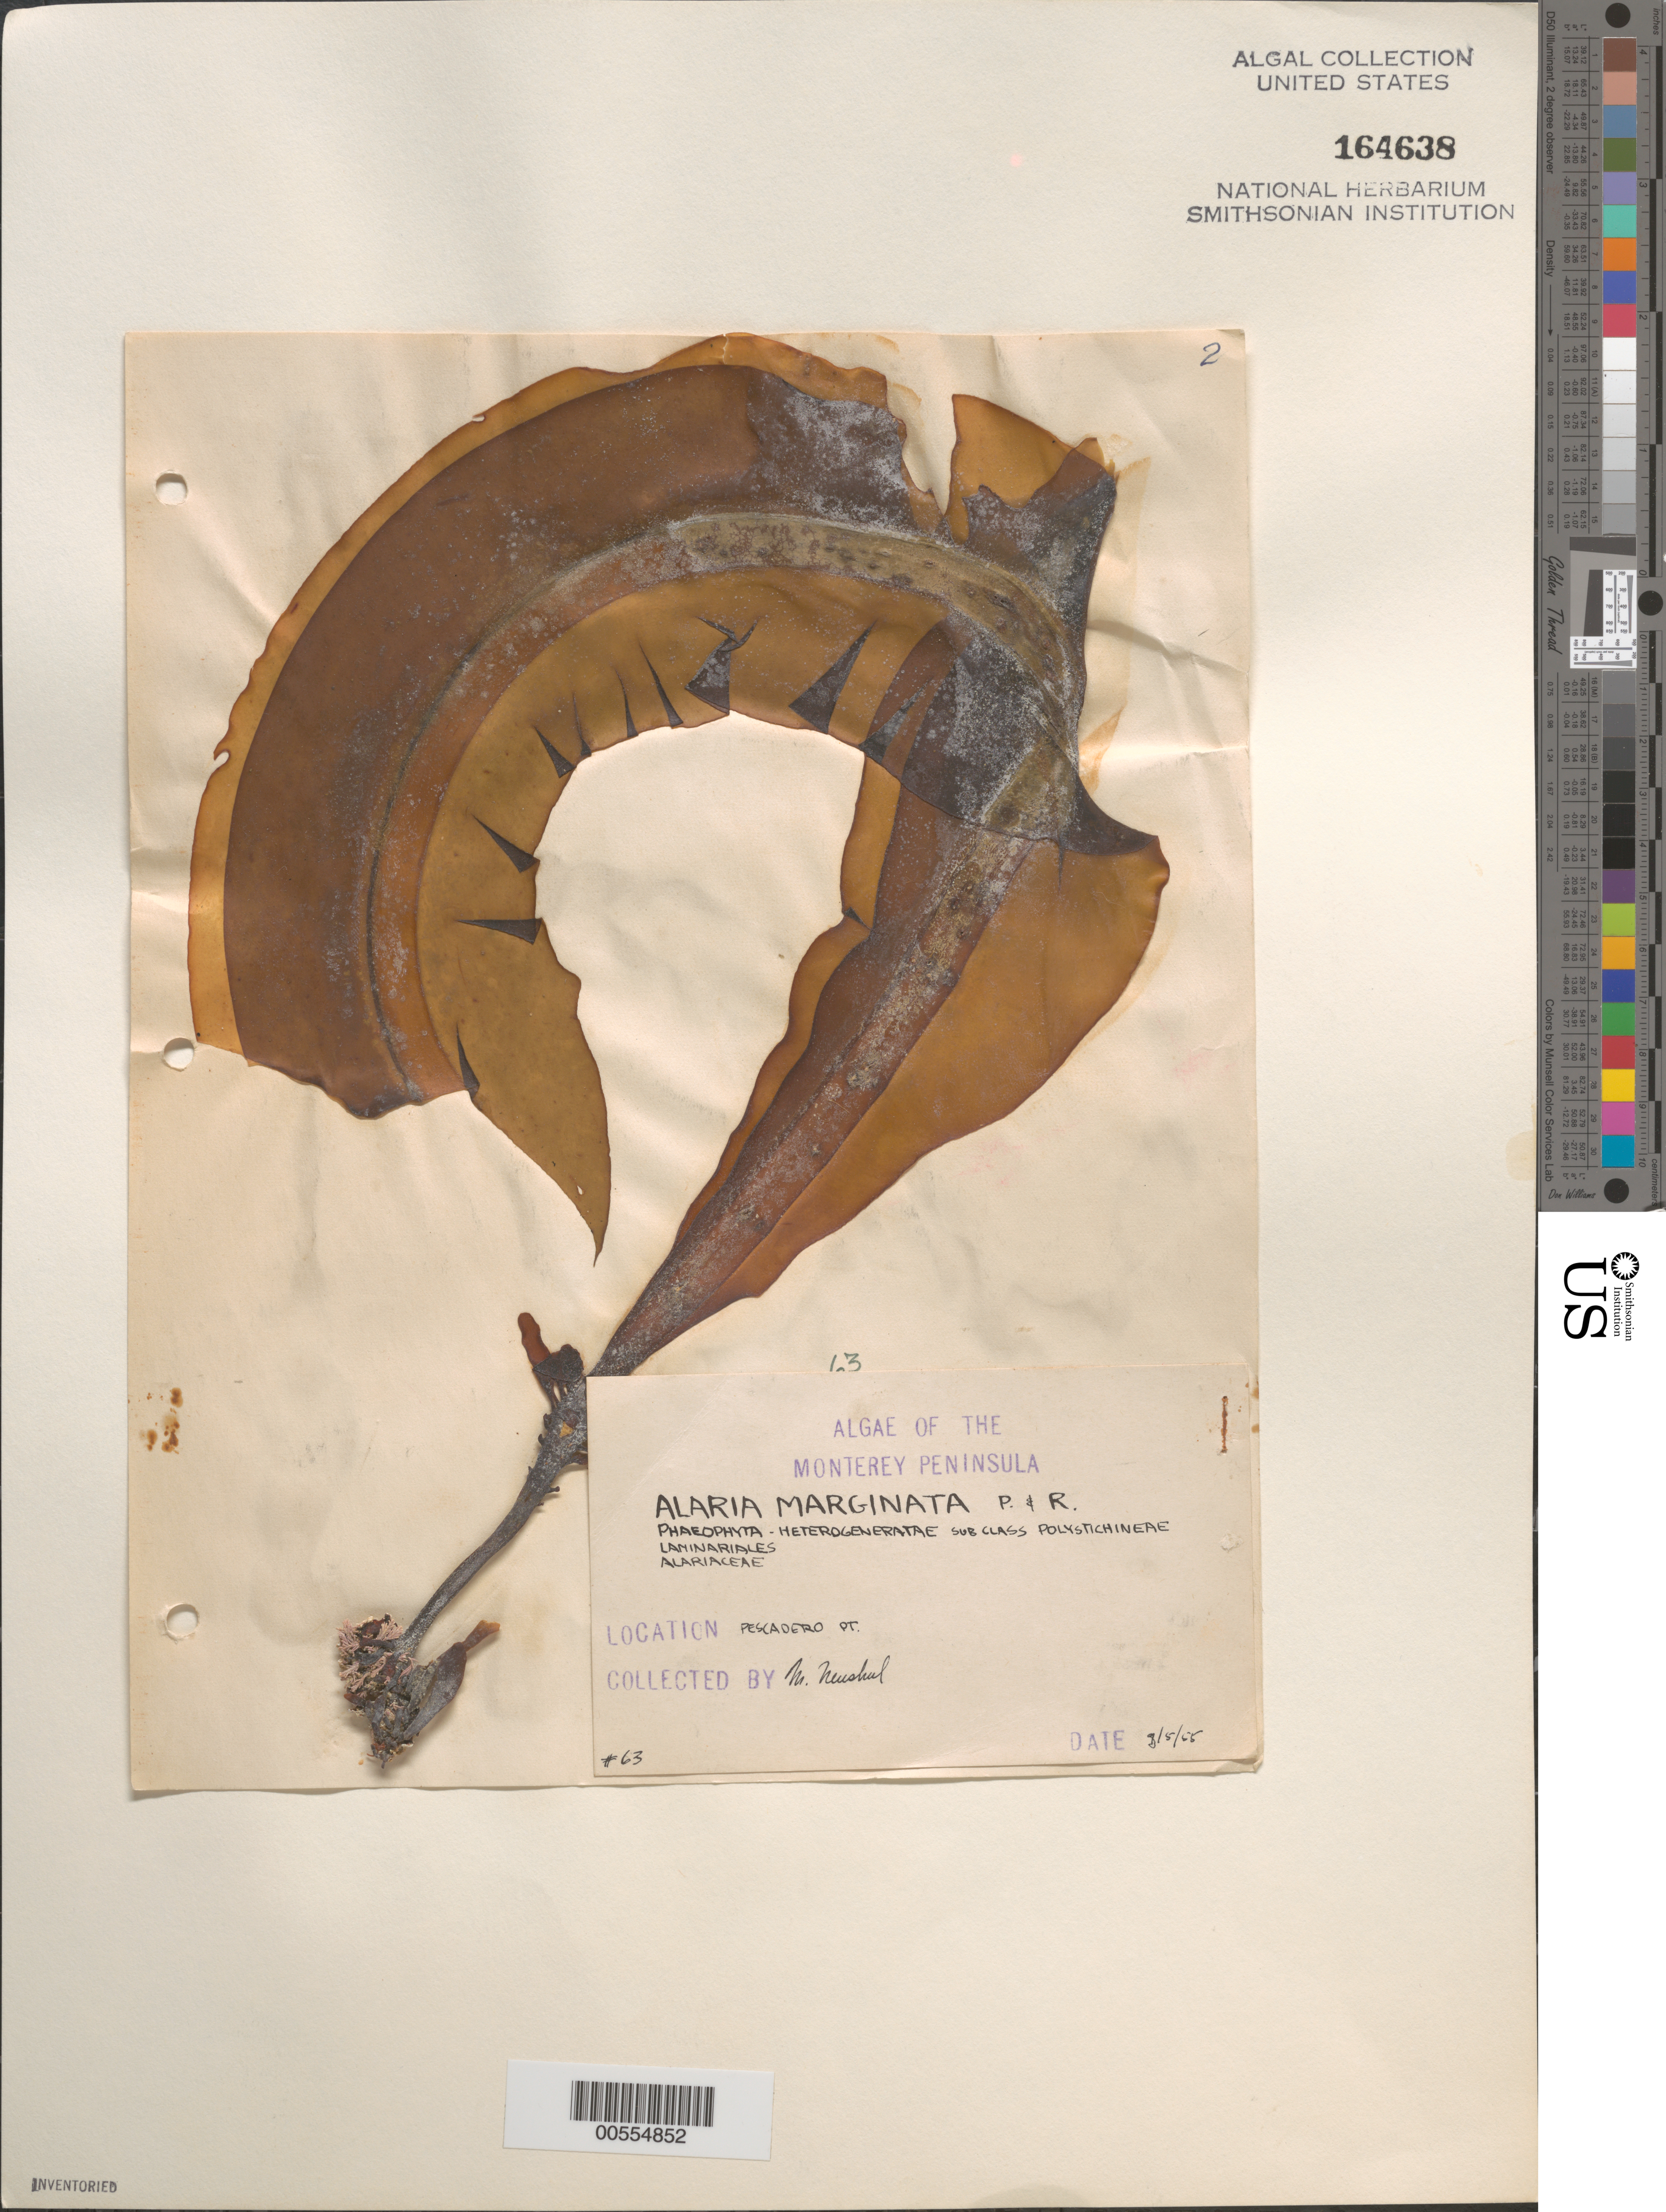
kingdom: Chromista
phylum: Ochrophyta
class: Phaeophyceae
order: Laminariales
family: Alariaceae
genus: Alaria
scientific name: Alaria marginata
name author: Ruiz & Pav.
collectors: M. Neushul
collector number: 63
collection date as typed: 05 Aug 1955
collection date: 1955-08-05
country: United States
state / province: California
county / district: Monterey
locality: Pescadero Point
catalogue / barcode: US 164638